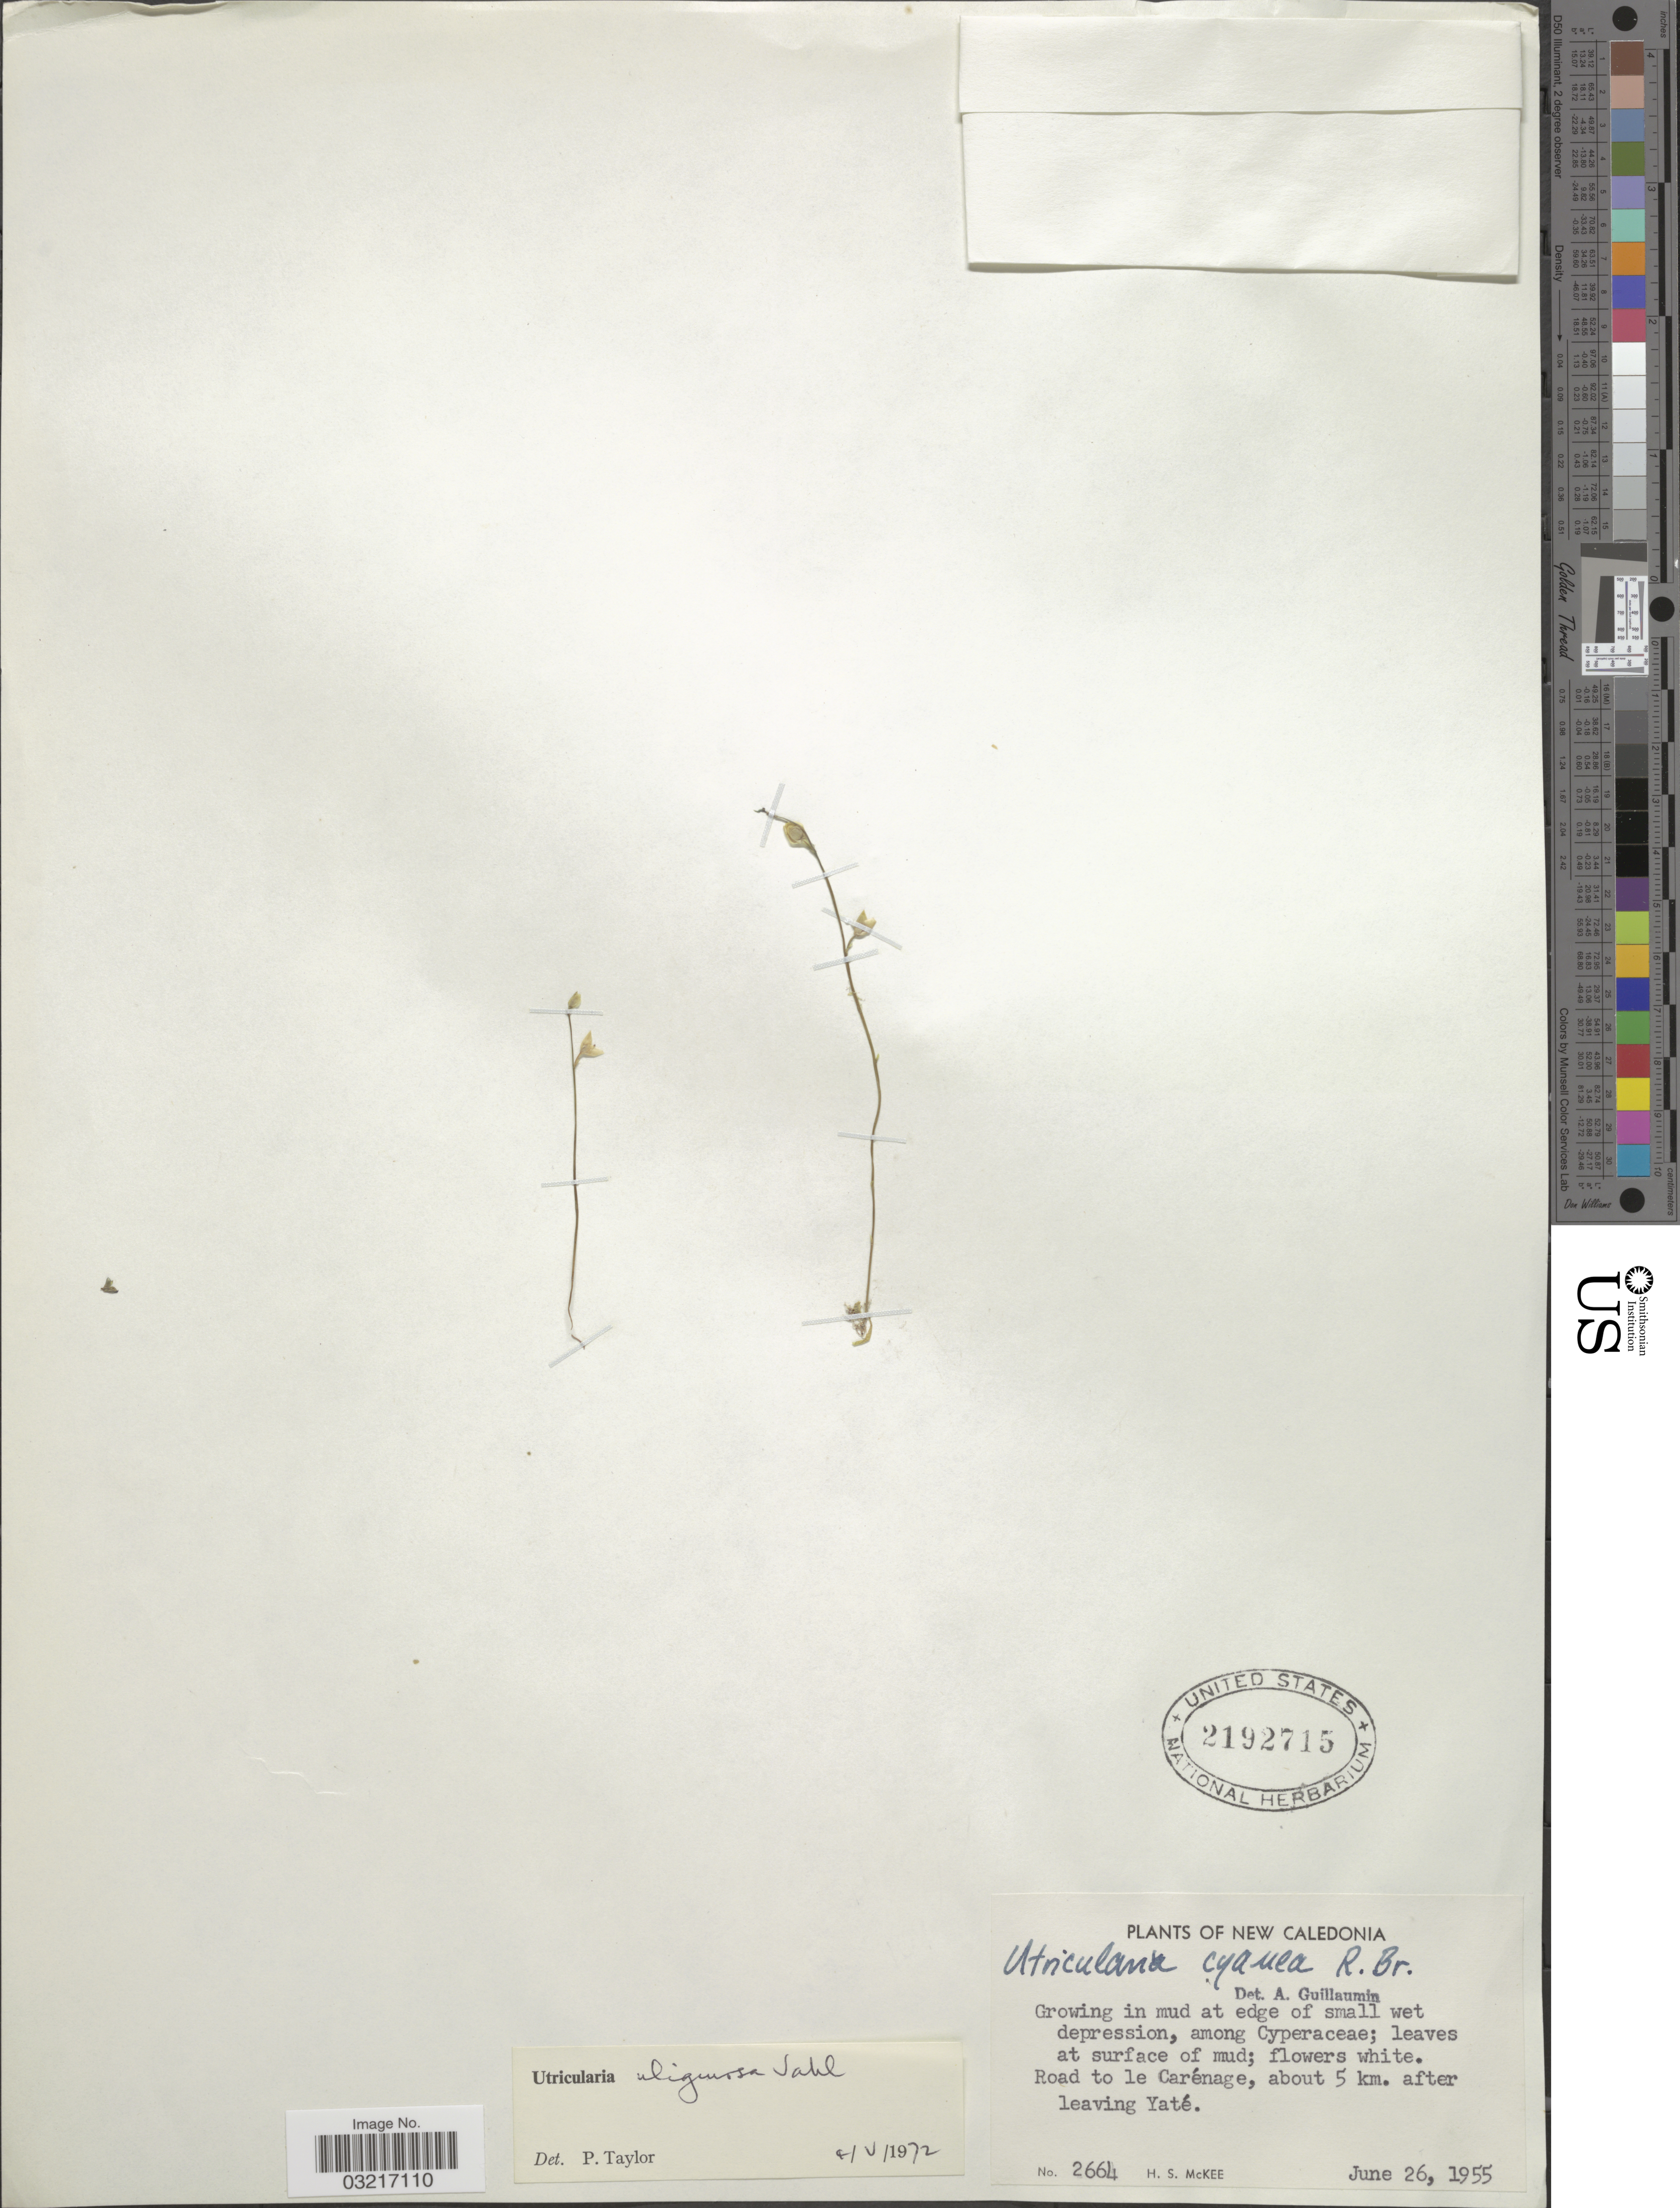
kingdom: Plantae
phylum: Tracheophyta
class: Magnoliopsida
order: Lamiales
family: Lentibulariaceae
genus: Utricularia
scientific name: Utricularia uliginosa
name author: Vahl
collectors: H. S. McKee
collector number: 2664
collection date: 1955-06-26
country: New Caledonia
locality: Road to le Carénage, about 5 km. after leaving Yaté.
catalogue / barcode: US 2192715